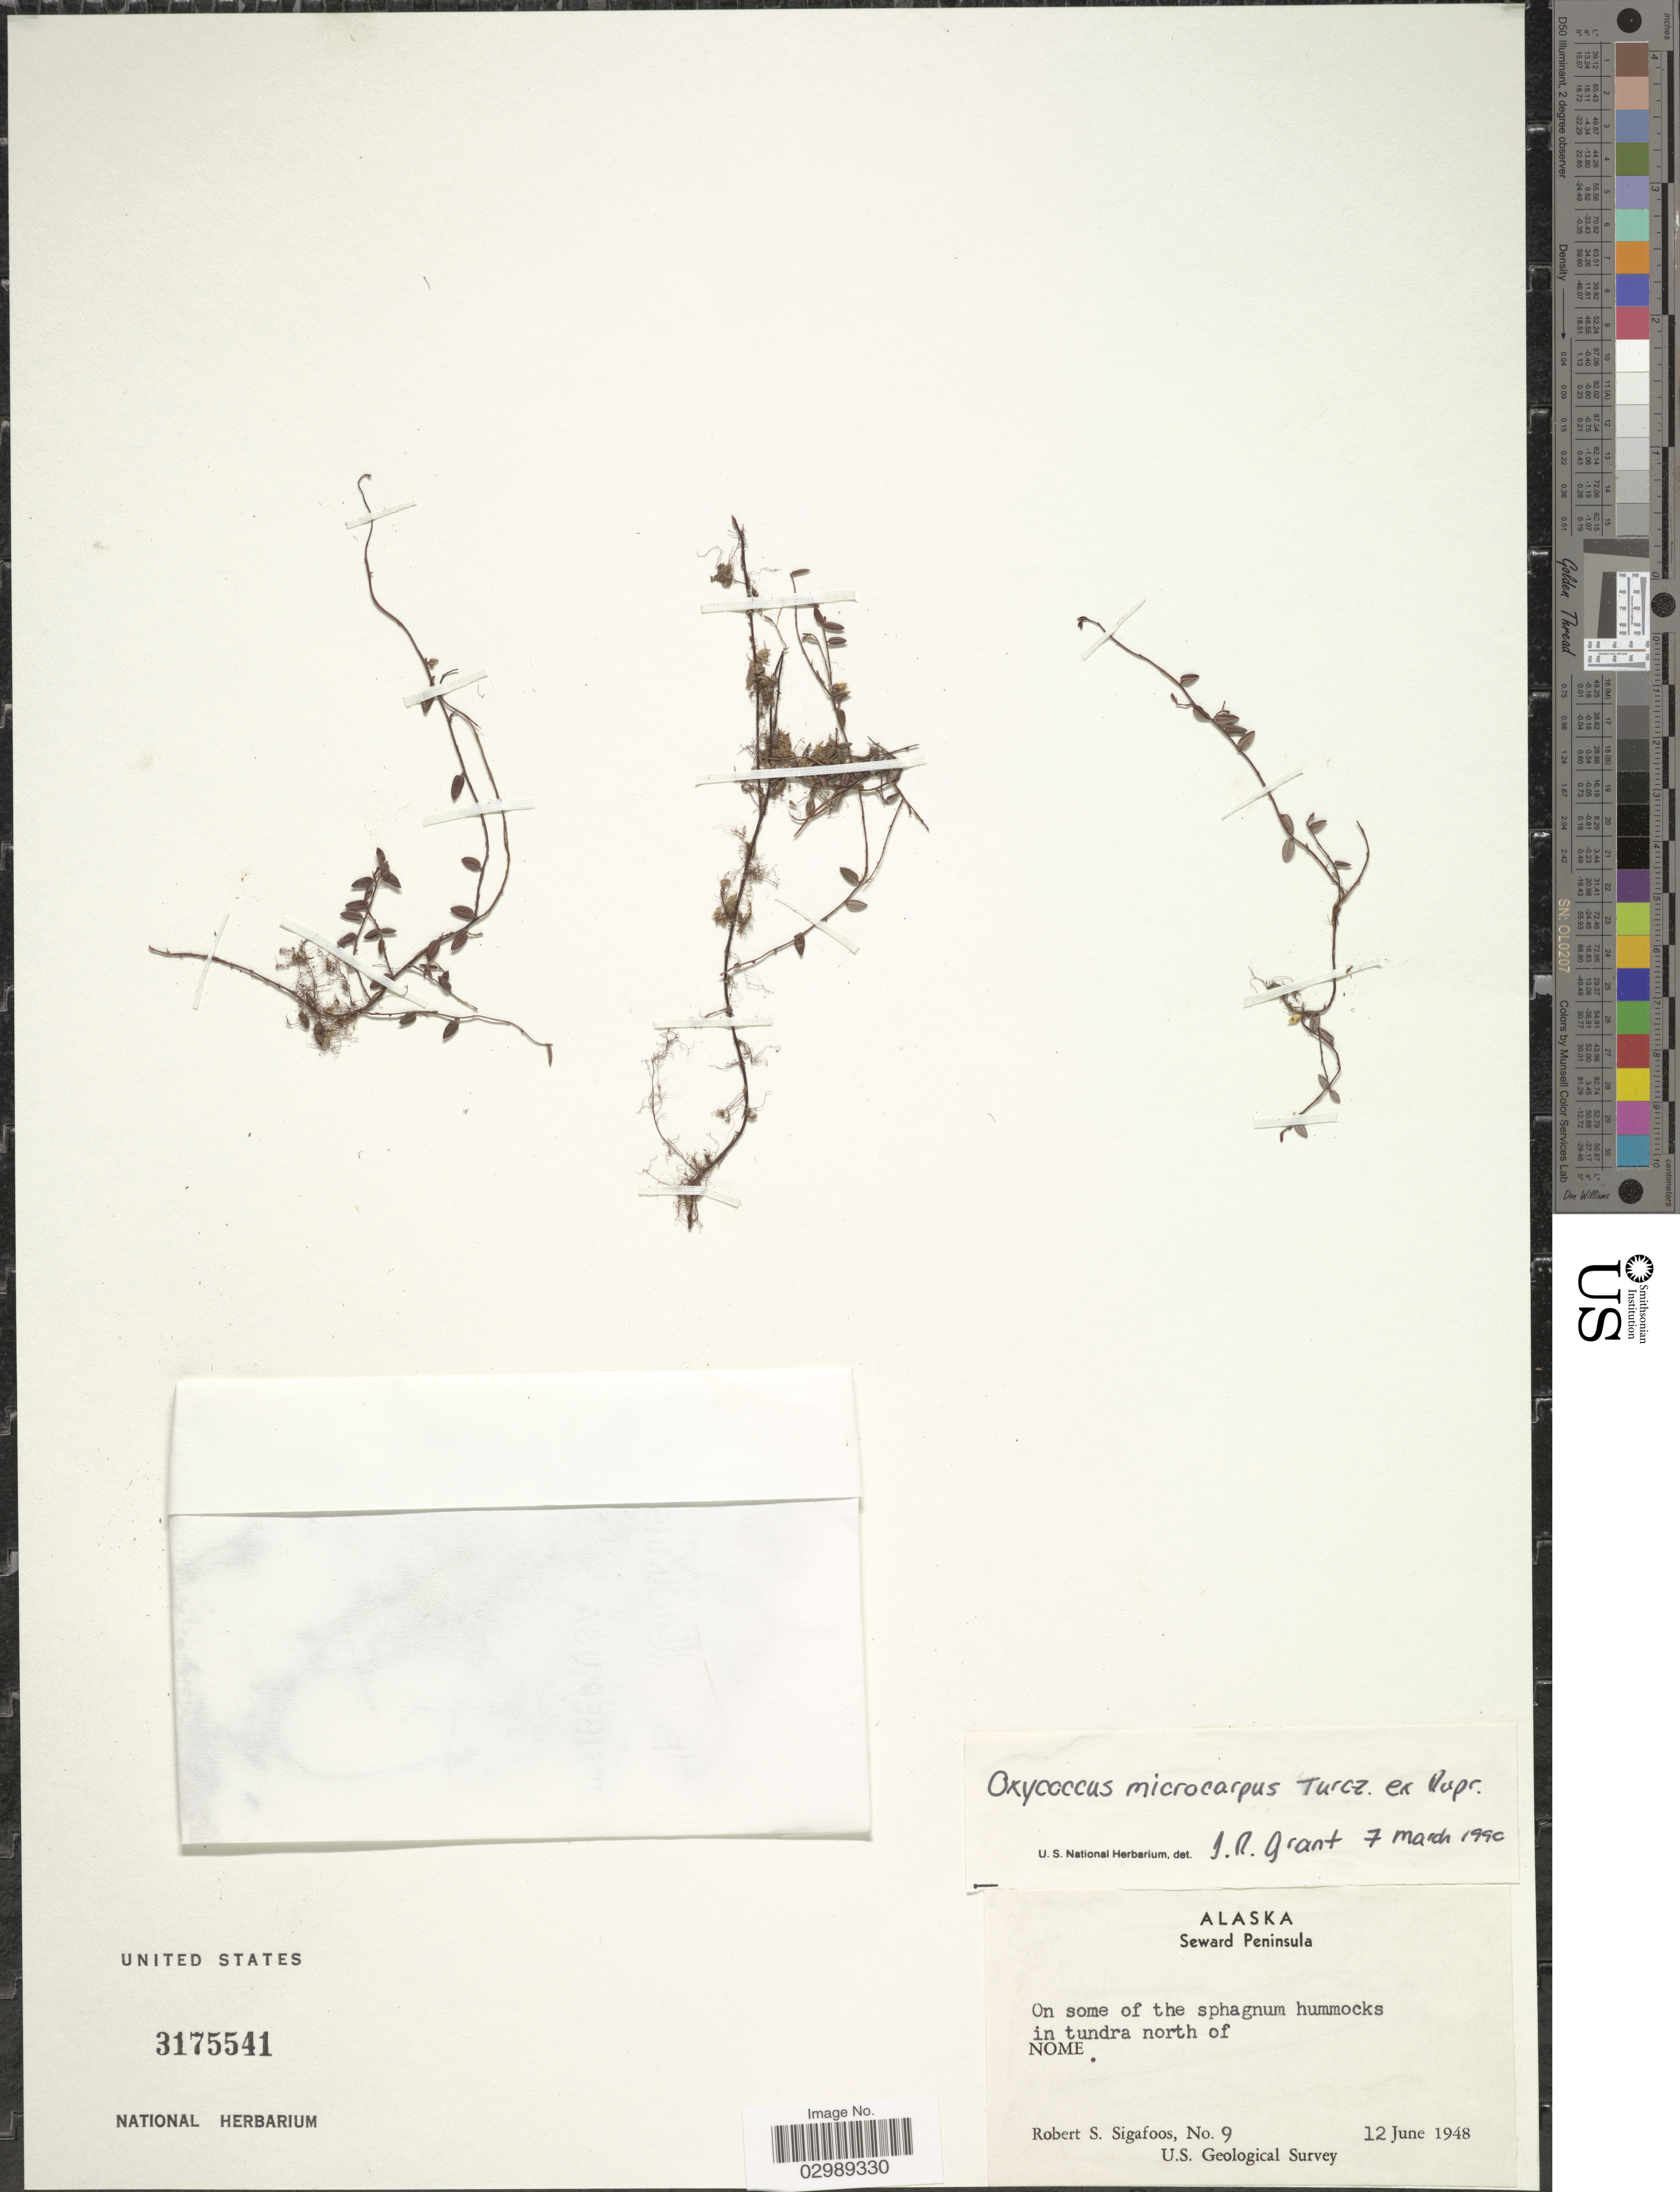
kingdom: Plantae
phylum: Tracheophyta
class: Magnoliopsida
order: Ericales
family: Ericaceae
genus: Vaccinium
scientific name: Vaccinium oxycoccos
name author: L.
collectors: R. Sigafoos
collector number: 9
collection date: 1948-06-12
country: United States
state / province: Alaska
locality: Seward Peninsula, On some of the sphagnum hummocks in tundra north of Nome.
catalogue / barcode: US 3175541